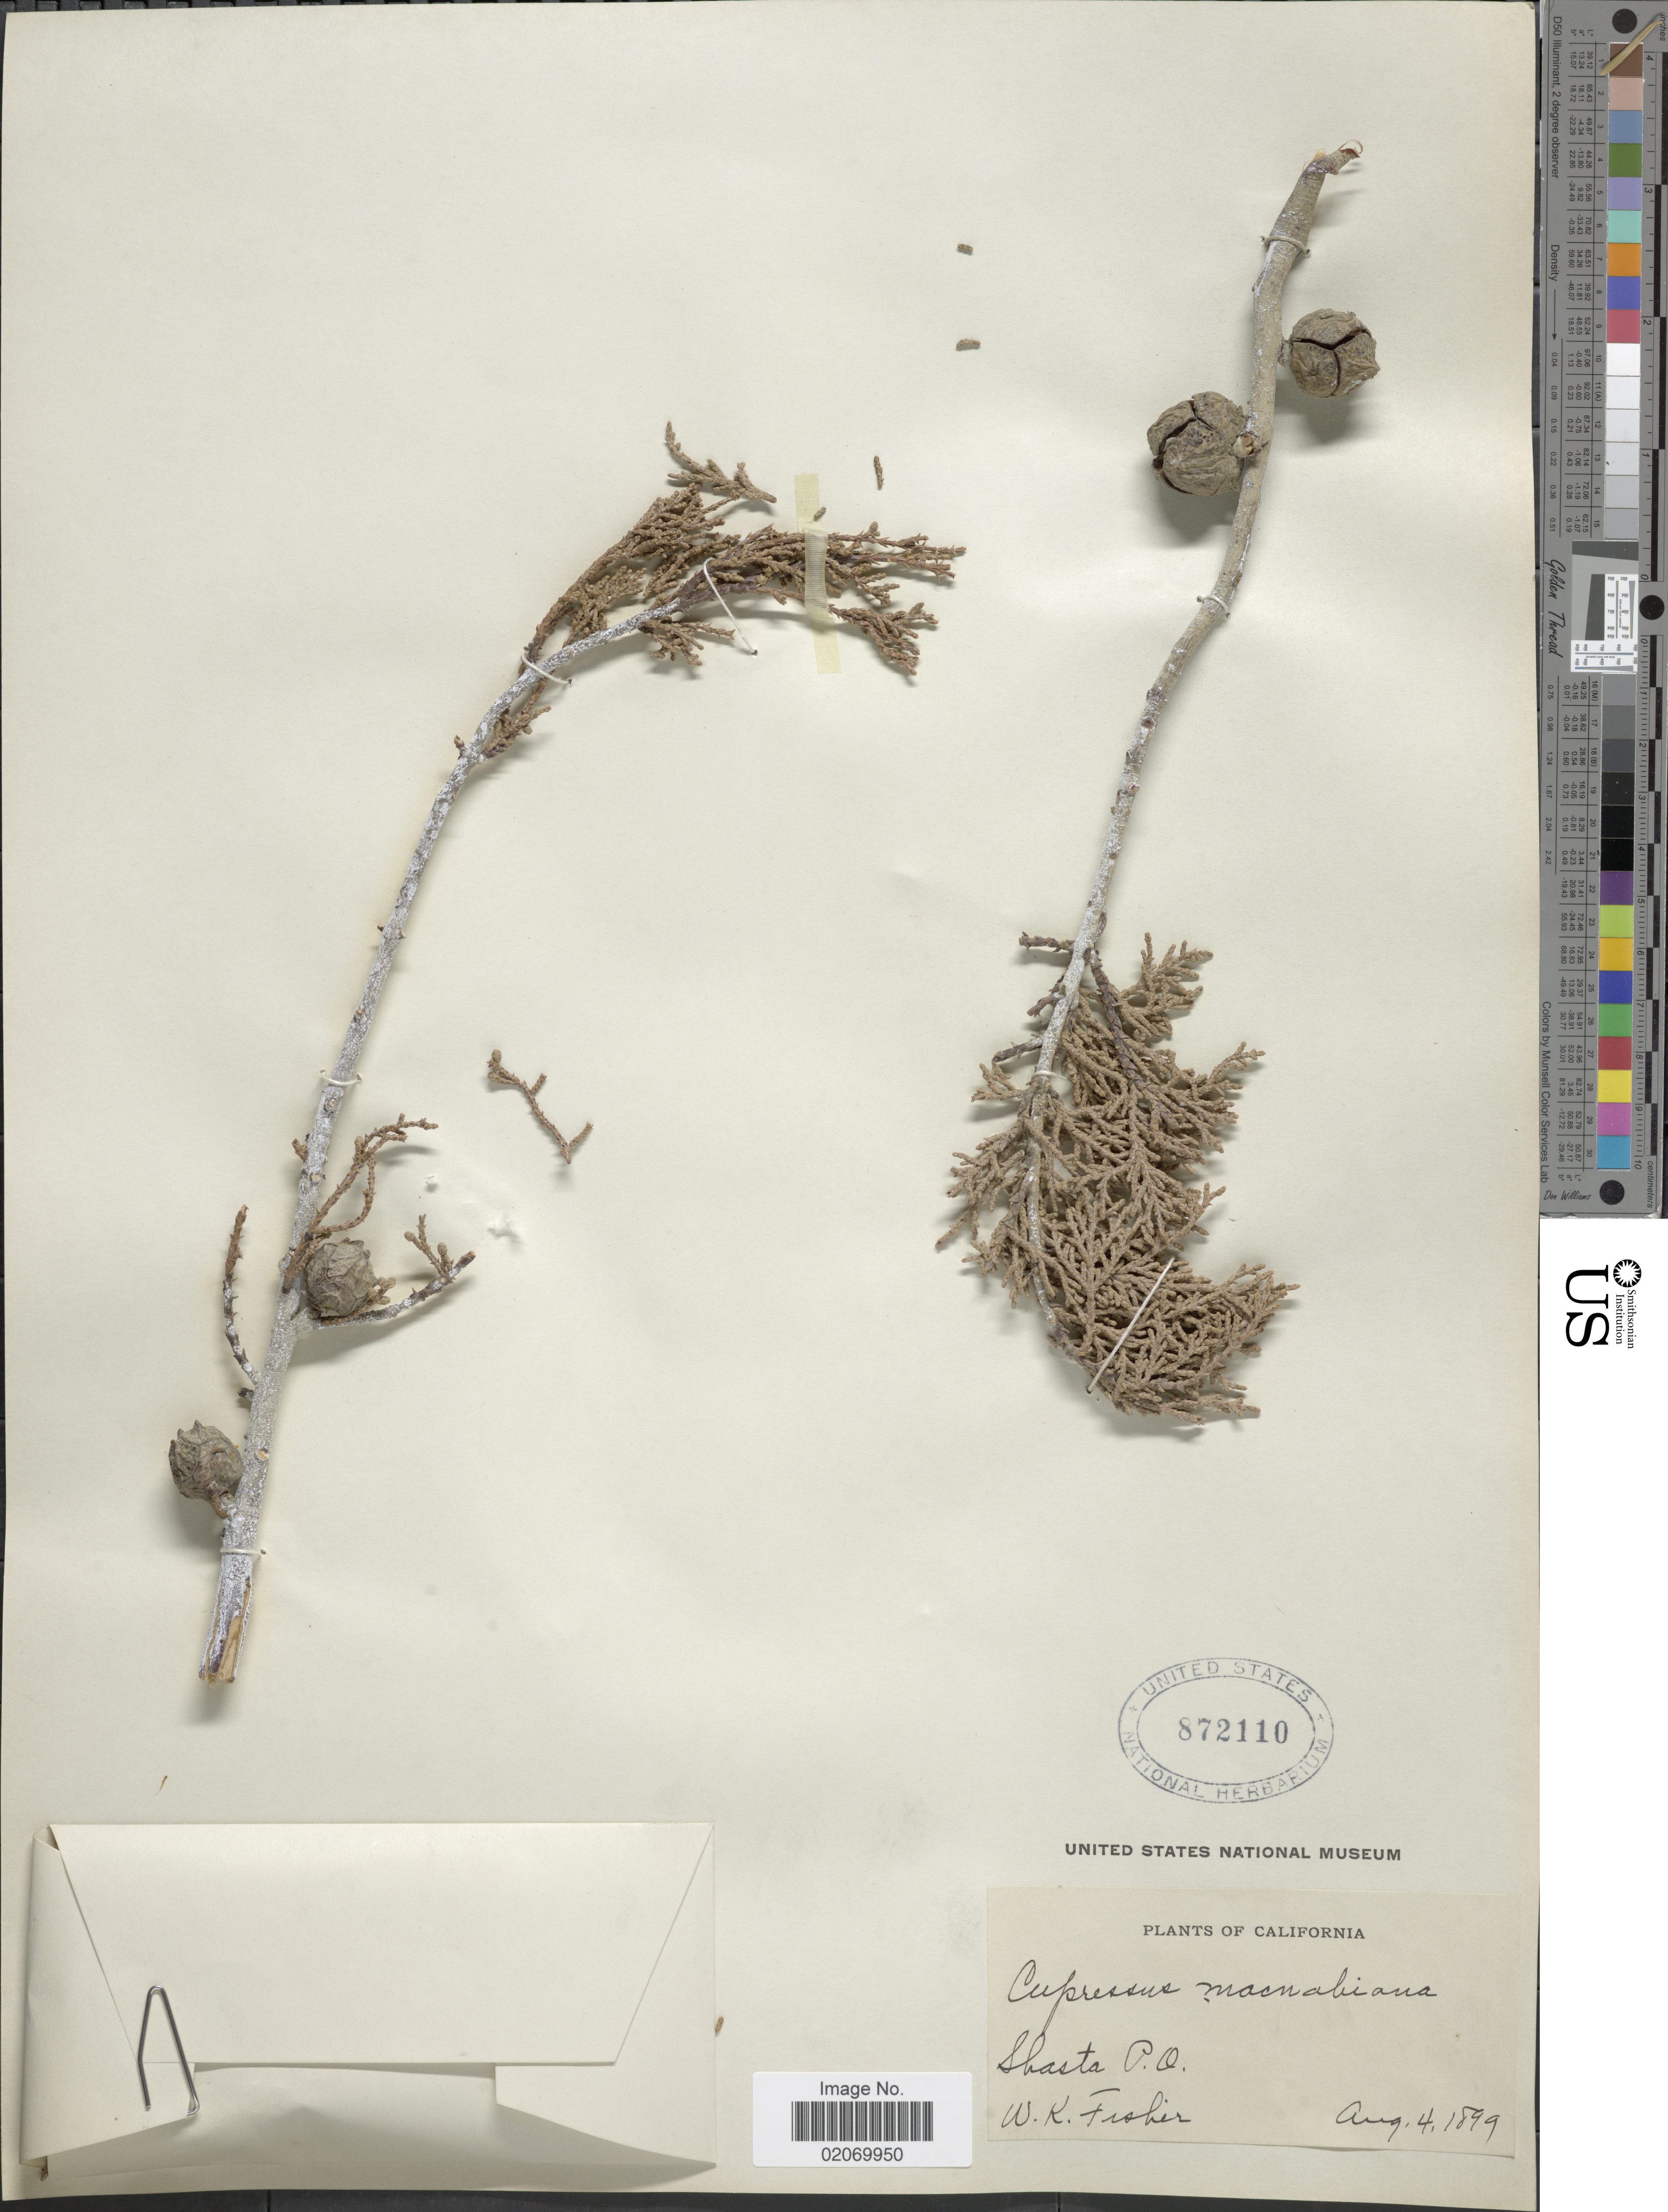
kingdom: Plantae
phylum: Tracheophyta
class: Pinopsida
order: Pinales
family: Cupressaceae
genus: Hesperocyparis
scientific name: Hesperocyparis macnabiana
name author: (A. Murray) Bartel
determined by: (US) Smithsonian Institution - National Museum of Natural History - Department of Botany (UNITED STATES)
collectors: W. K. Fisher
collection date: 1899-08-04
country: United States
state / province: California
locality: Shasta P.O.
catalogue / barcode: US 872110